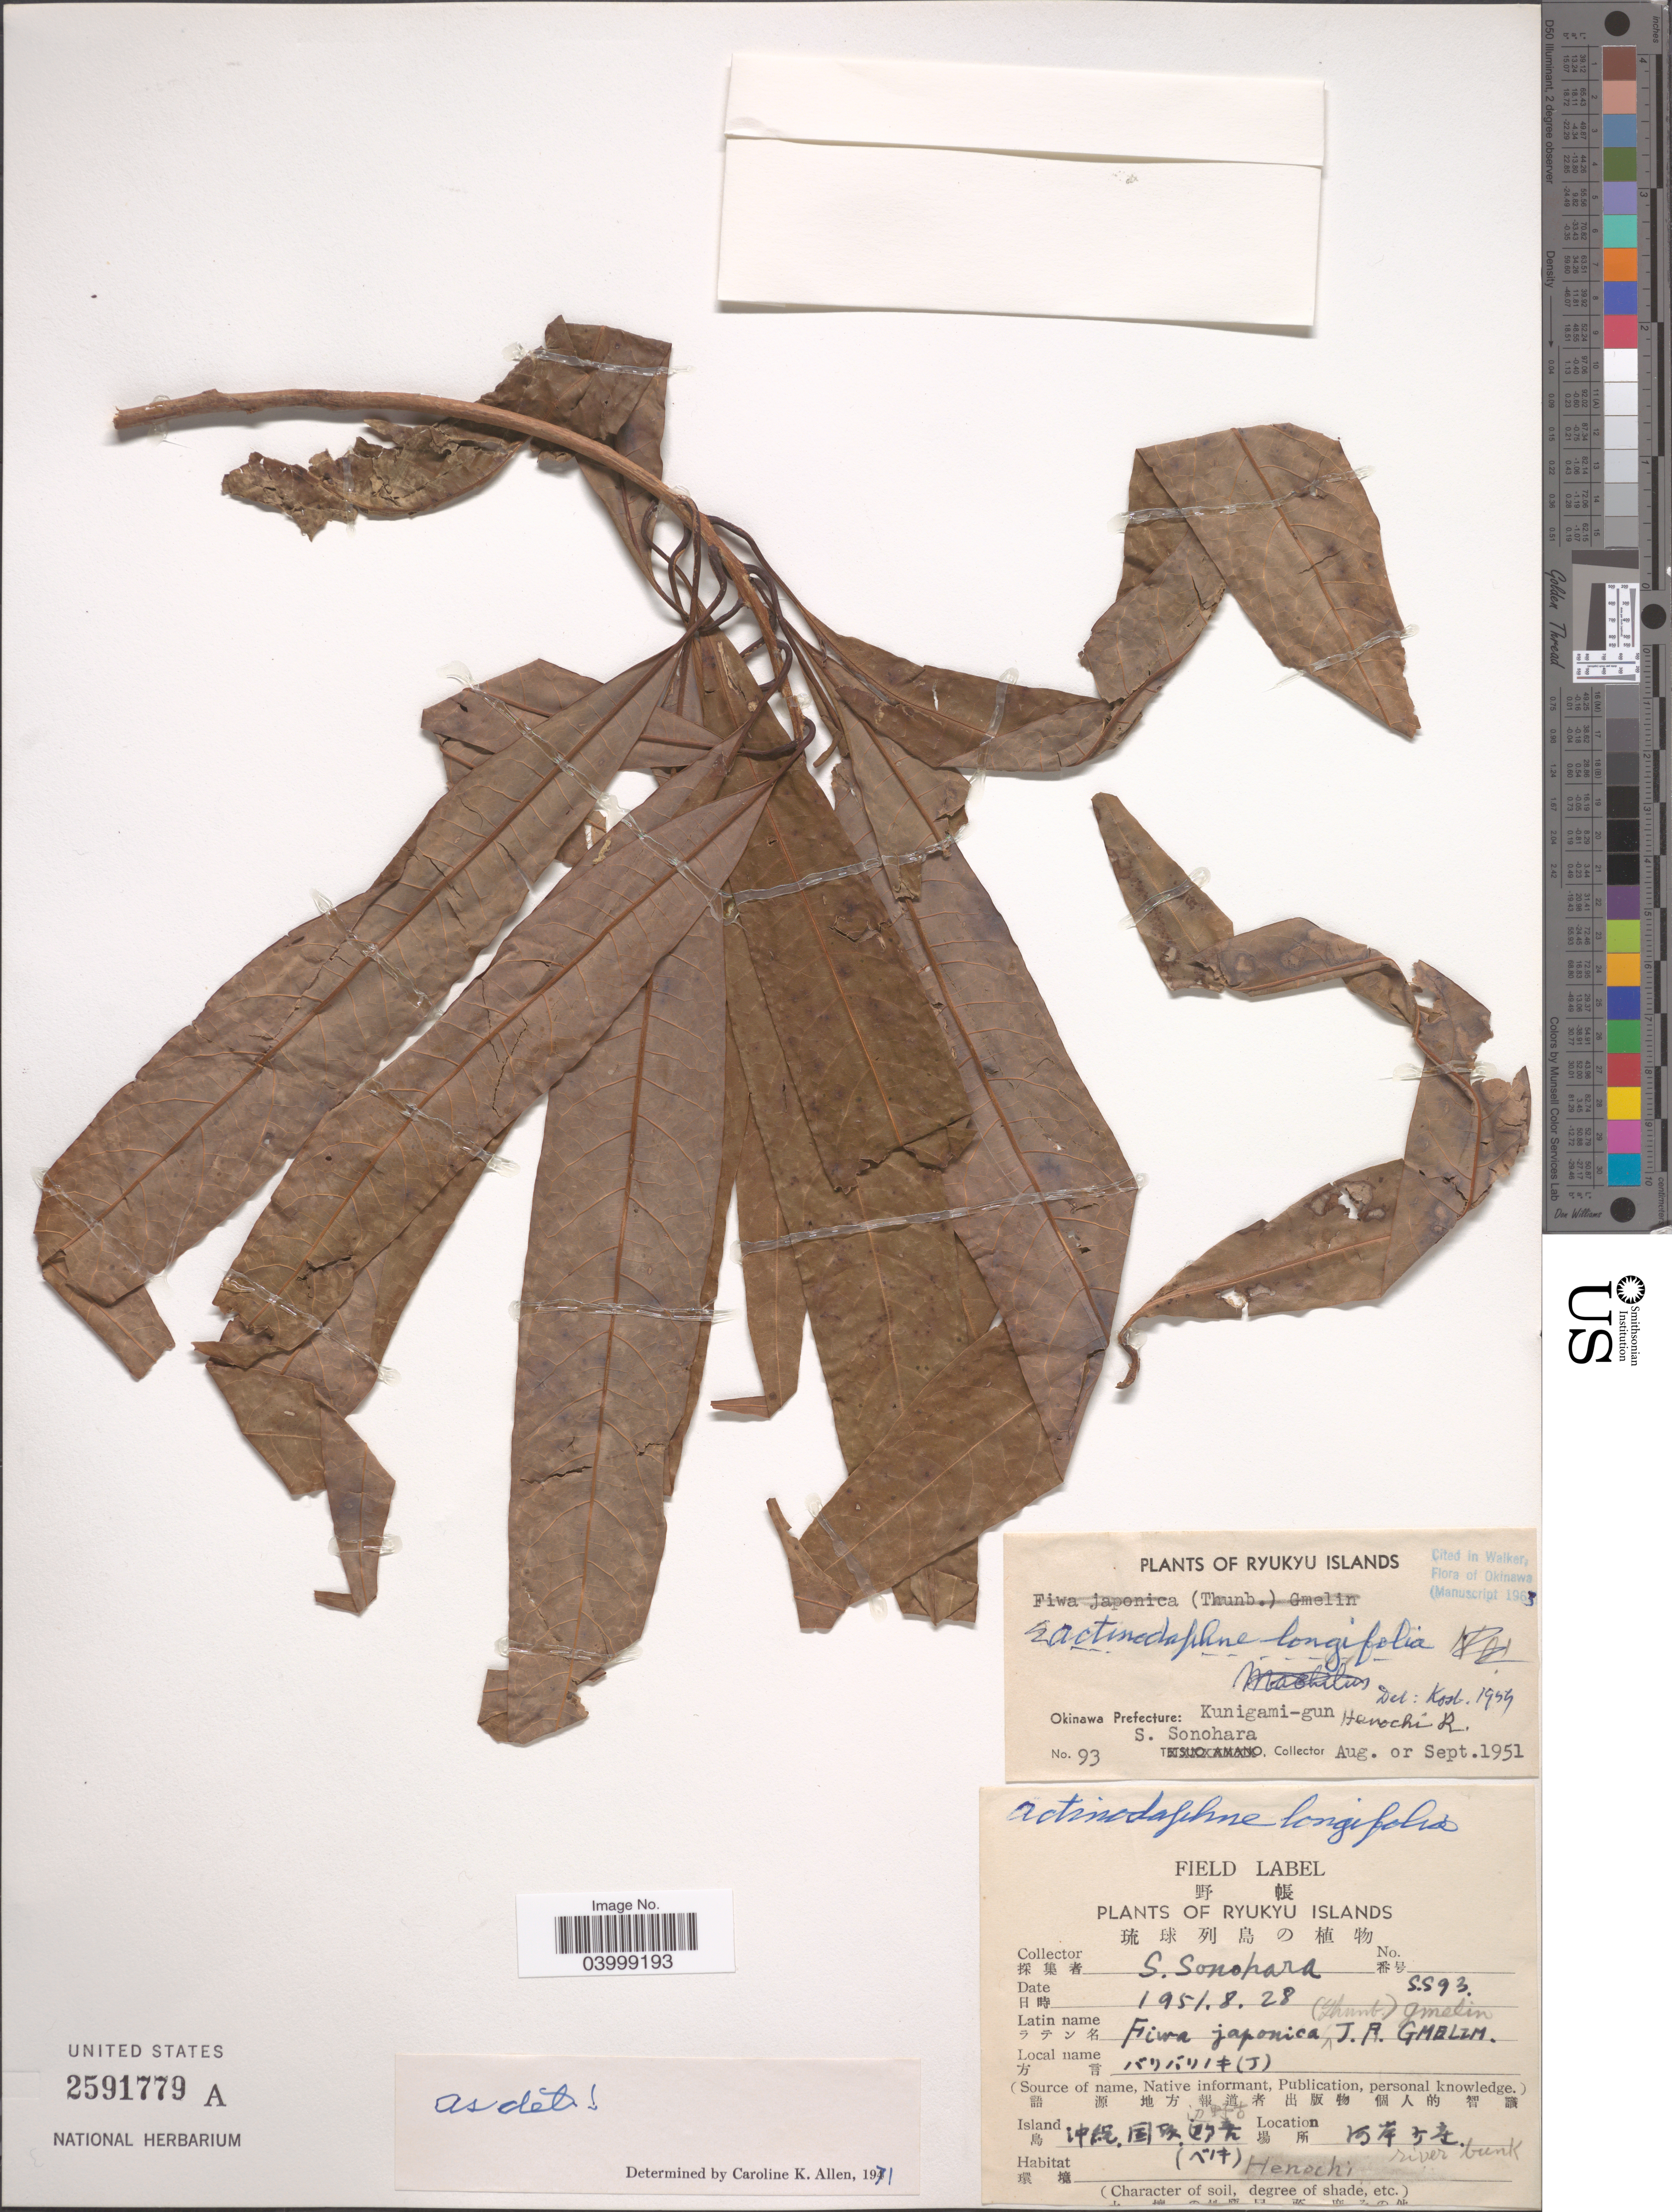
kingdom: Plantae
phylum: Tracheophyta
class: Magnoliopsida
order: Laurales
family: Lauraceae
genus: Actinodaphne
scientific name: Actinodaphne longifolia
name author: Nakai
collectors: S. Sonohara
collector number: S.S.93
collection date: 1951-08-28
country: Japan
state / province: Okinawa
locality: Ryukyu Islands. Okinawa Prefecture: Kunigami-gun. Henochi R.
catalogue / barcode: US 2591779A